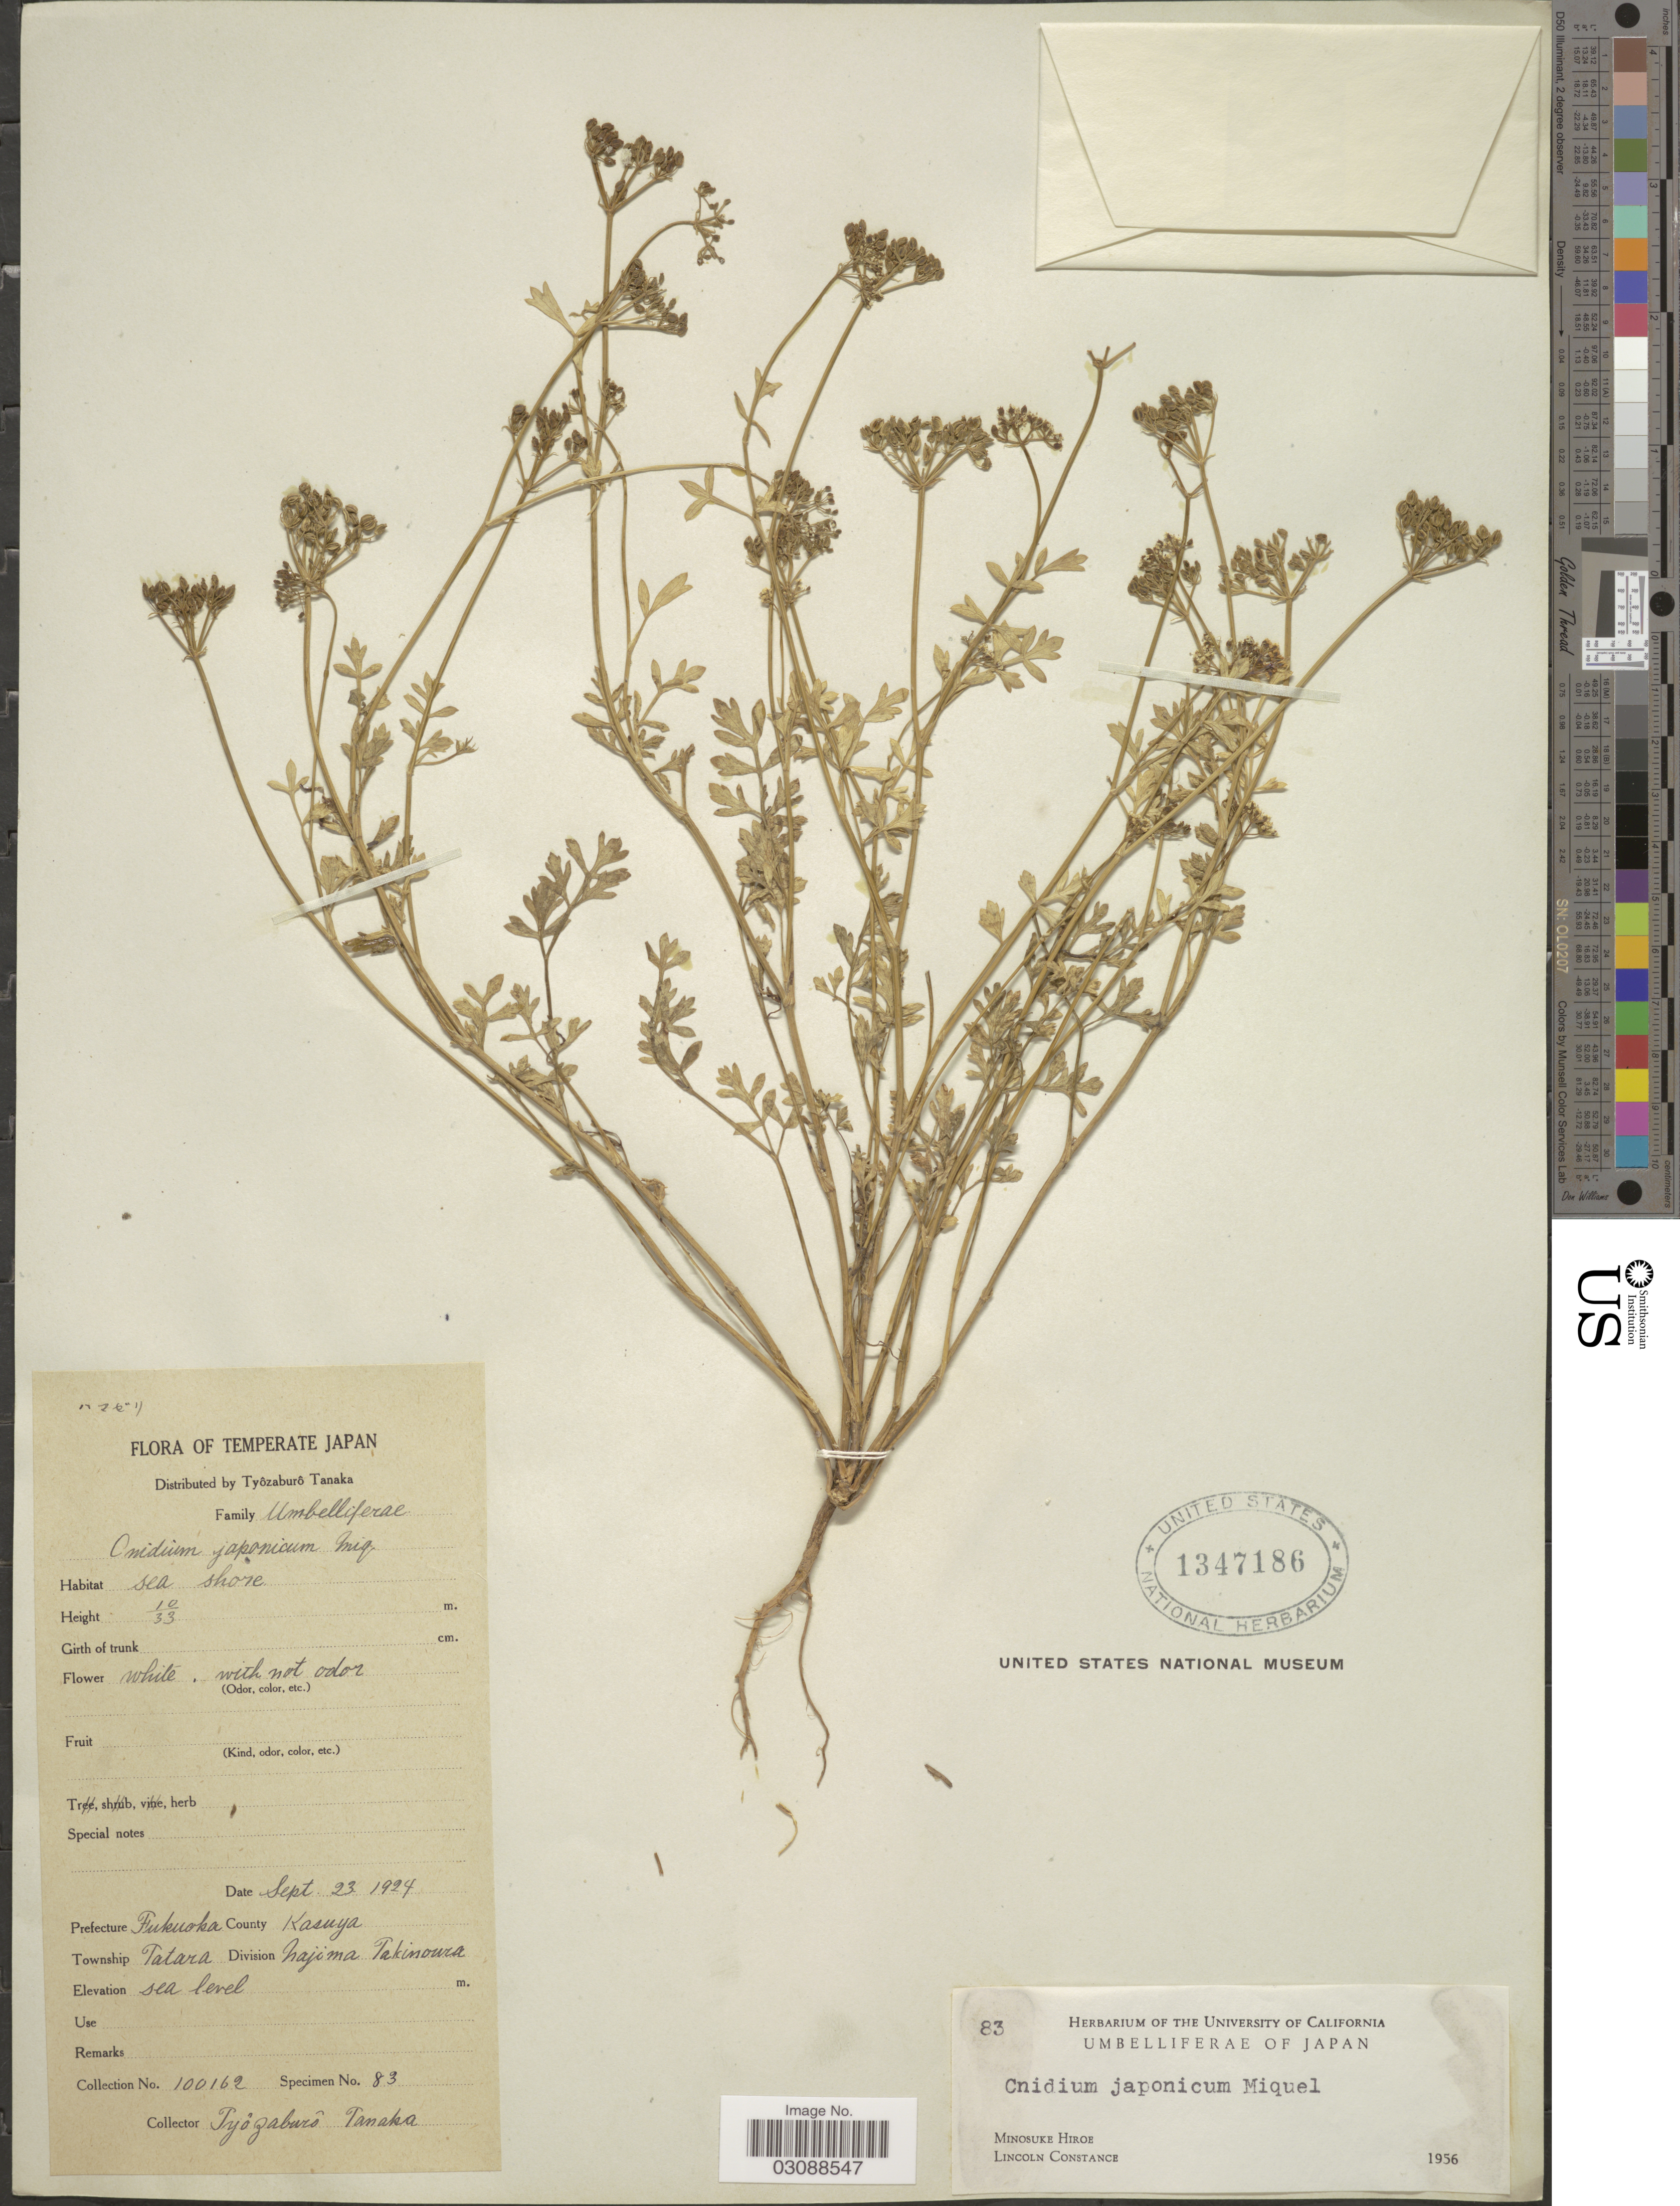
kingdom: Plantae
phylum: Tracheophyta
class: Magnoliopsida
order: Apiales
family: Apiaceae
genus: Cnidium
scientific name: Cnidium japonicum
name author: Miq.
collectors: T. Tanaka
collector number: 100162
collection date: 1924-09-23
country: Japan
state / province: Hukuoka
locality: Prefecture Fukuoka, County Kasuya, Township Tatara, Division Najima Takinoura.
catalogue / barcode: US 1347186